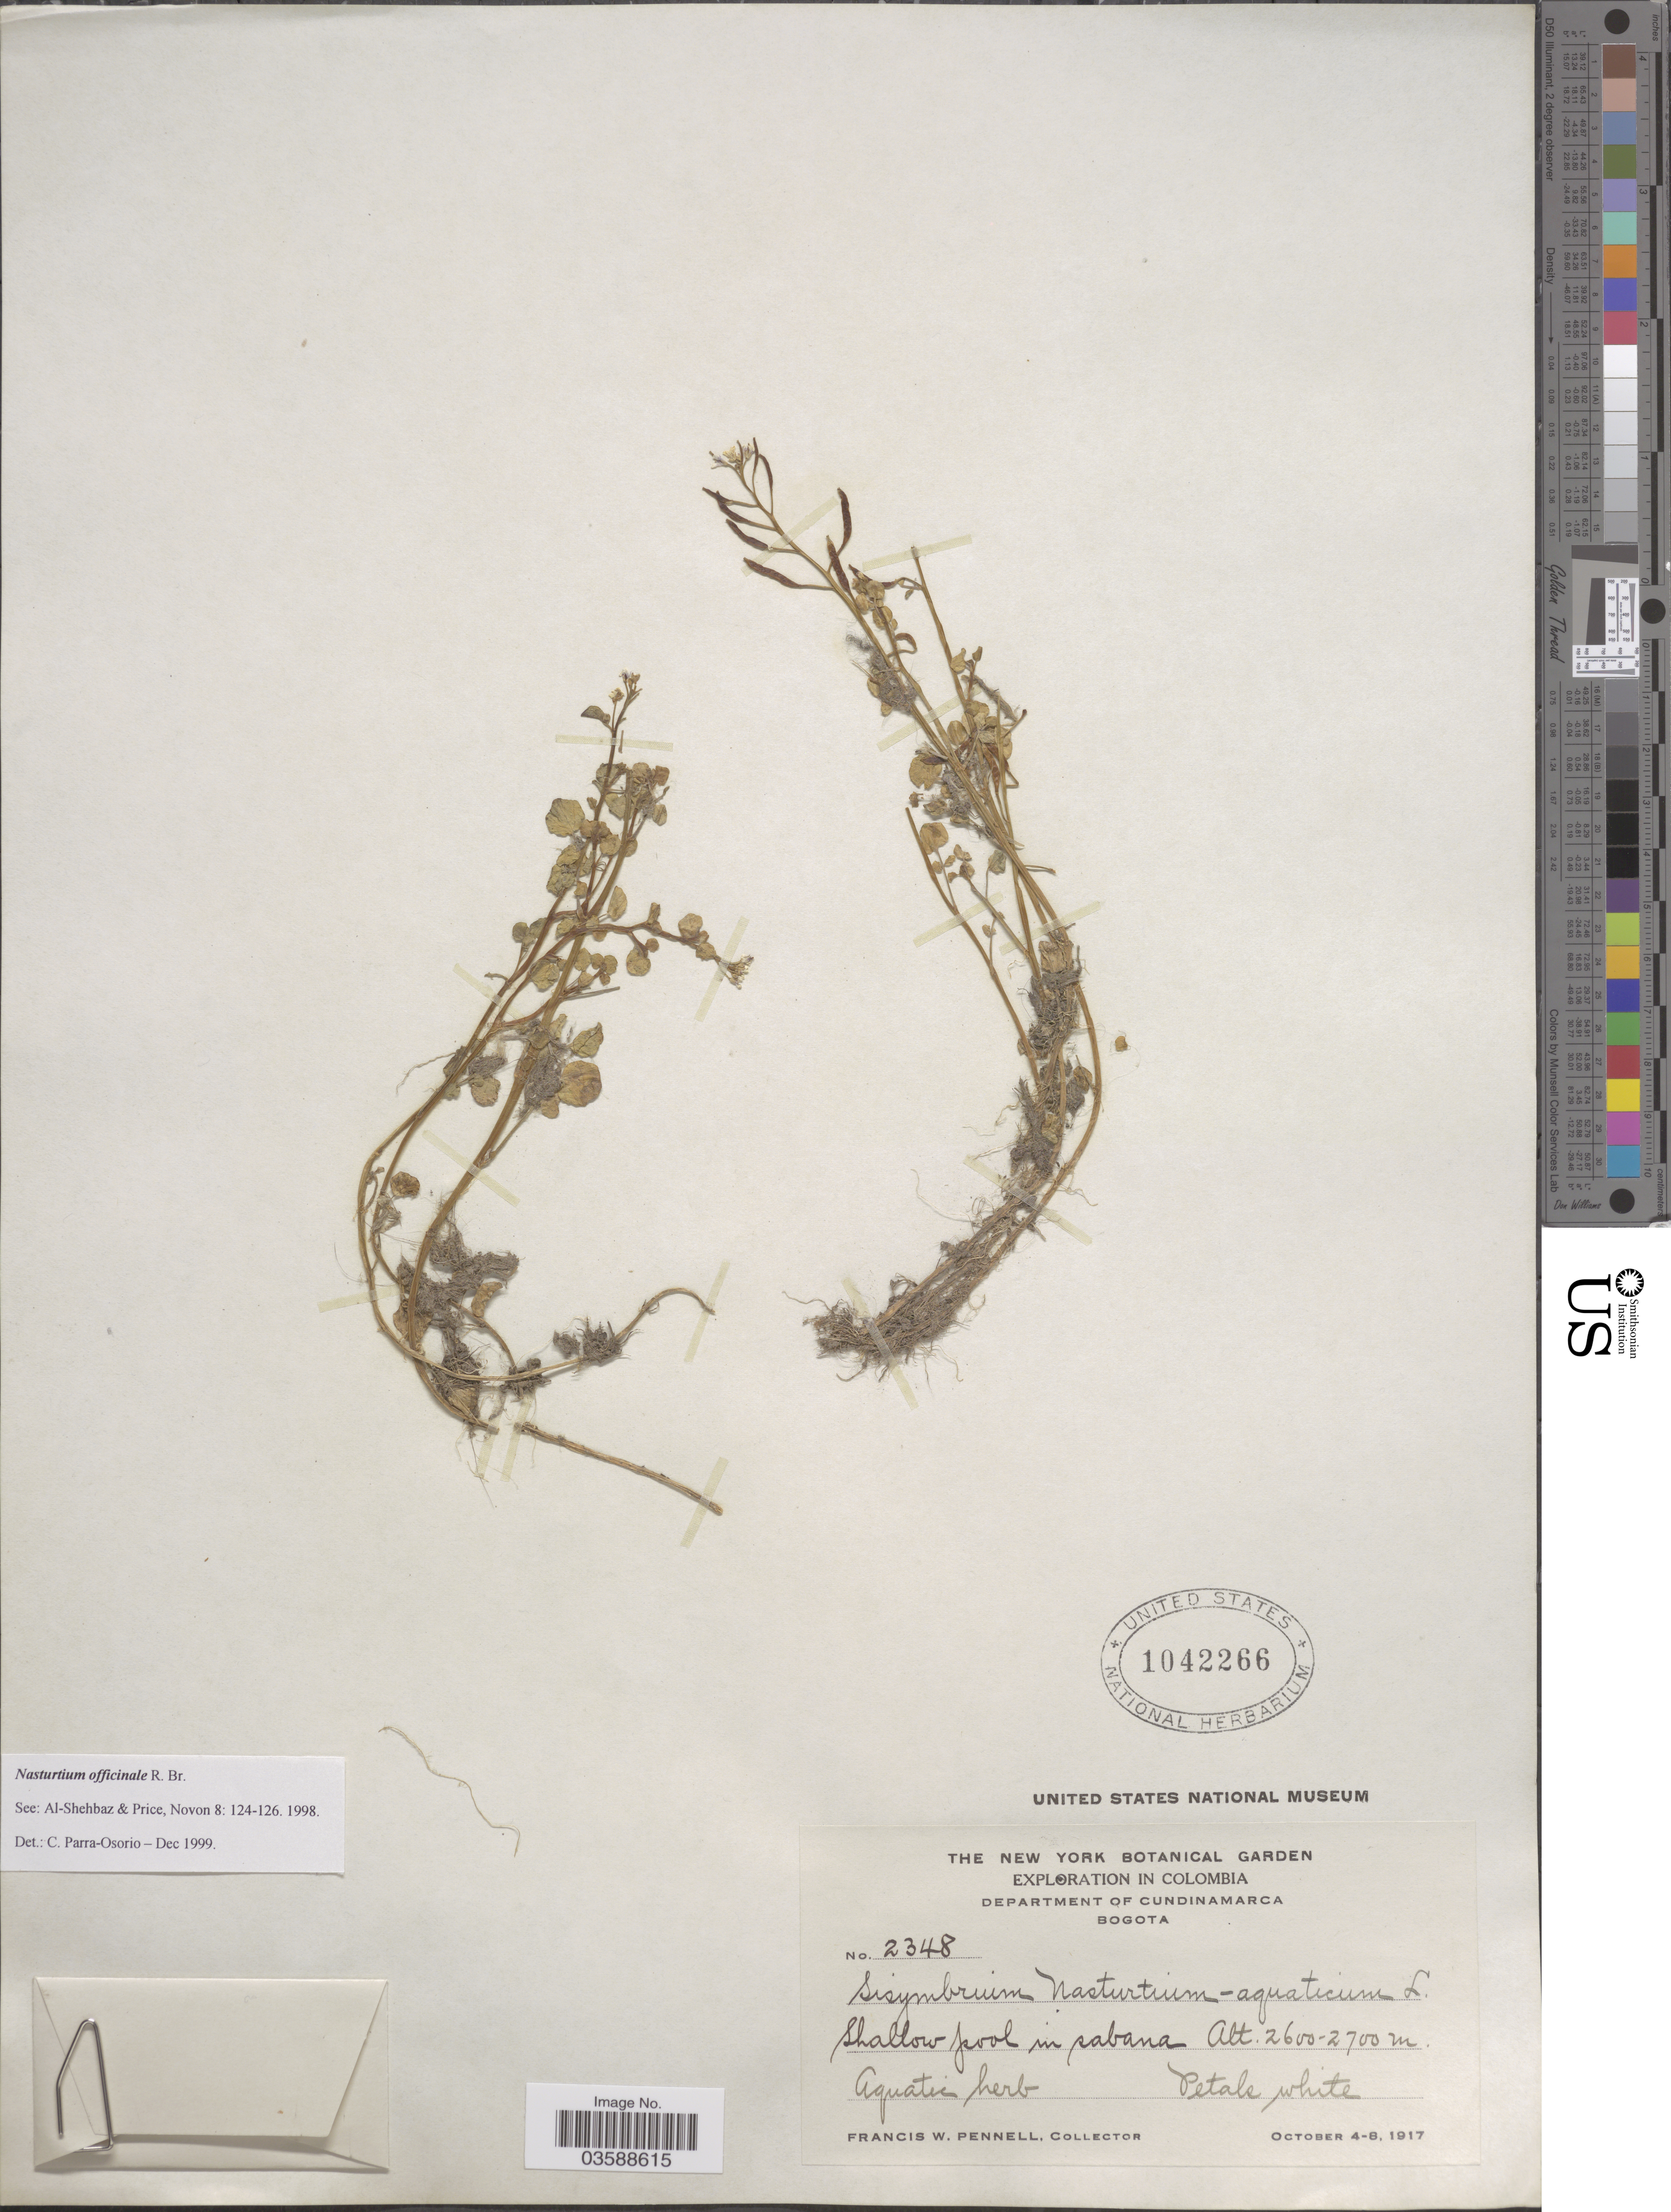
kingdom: Plantae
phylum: Tracheophyta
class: Magnoliopsida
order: Brassicales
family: Brassicaceae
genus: Nasturtium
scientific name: Nasturtium officinale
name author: R. Br.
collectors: F. W. Pennell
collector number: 2348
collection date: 1917-10-04/1917-10-08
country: Colombia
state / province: Cundinamarca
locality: Department of Cundinamarca. Bogota.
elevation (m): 2600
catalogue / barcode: US 1042266